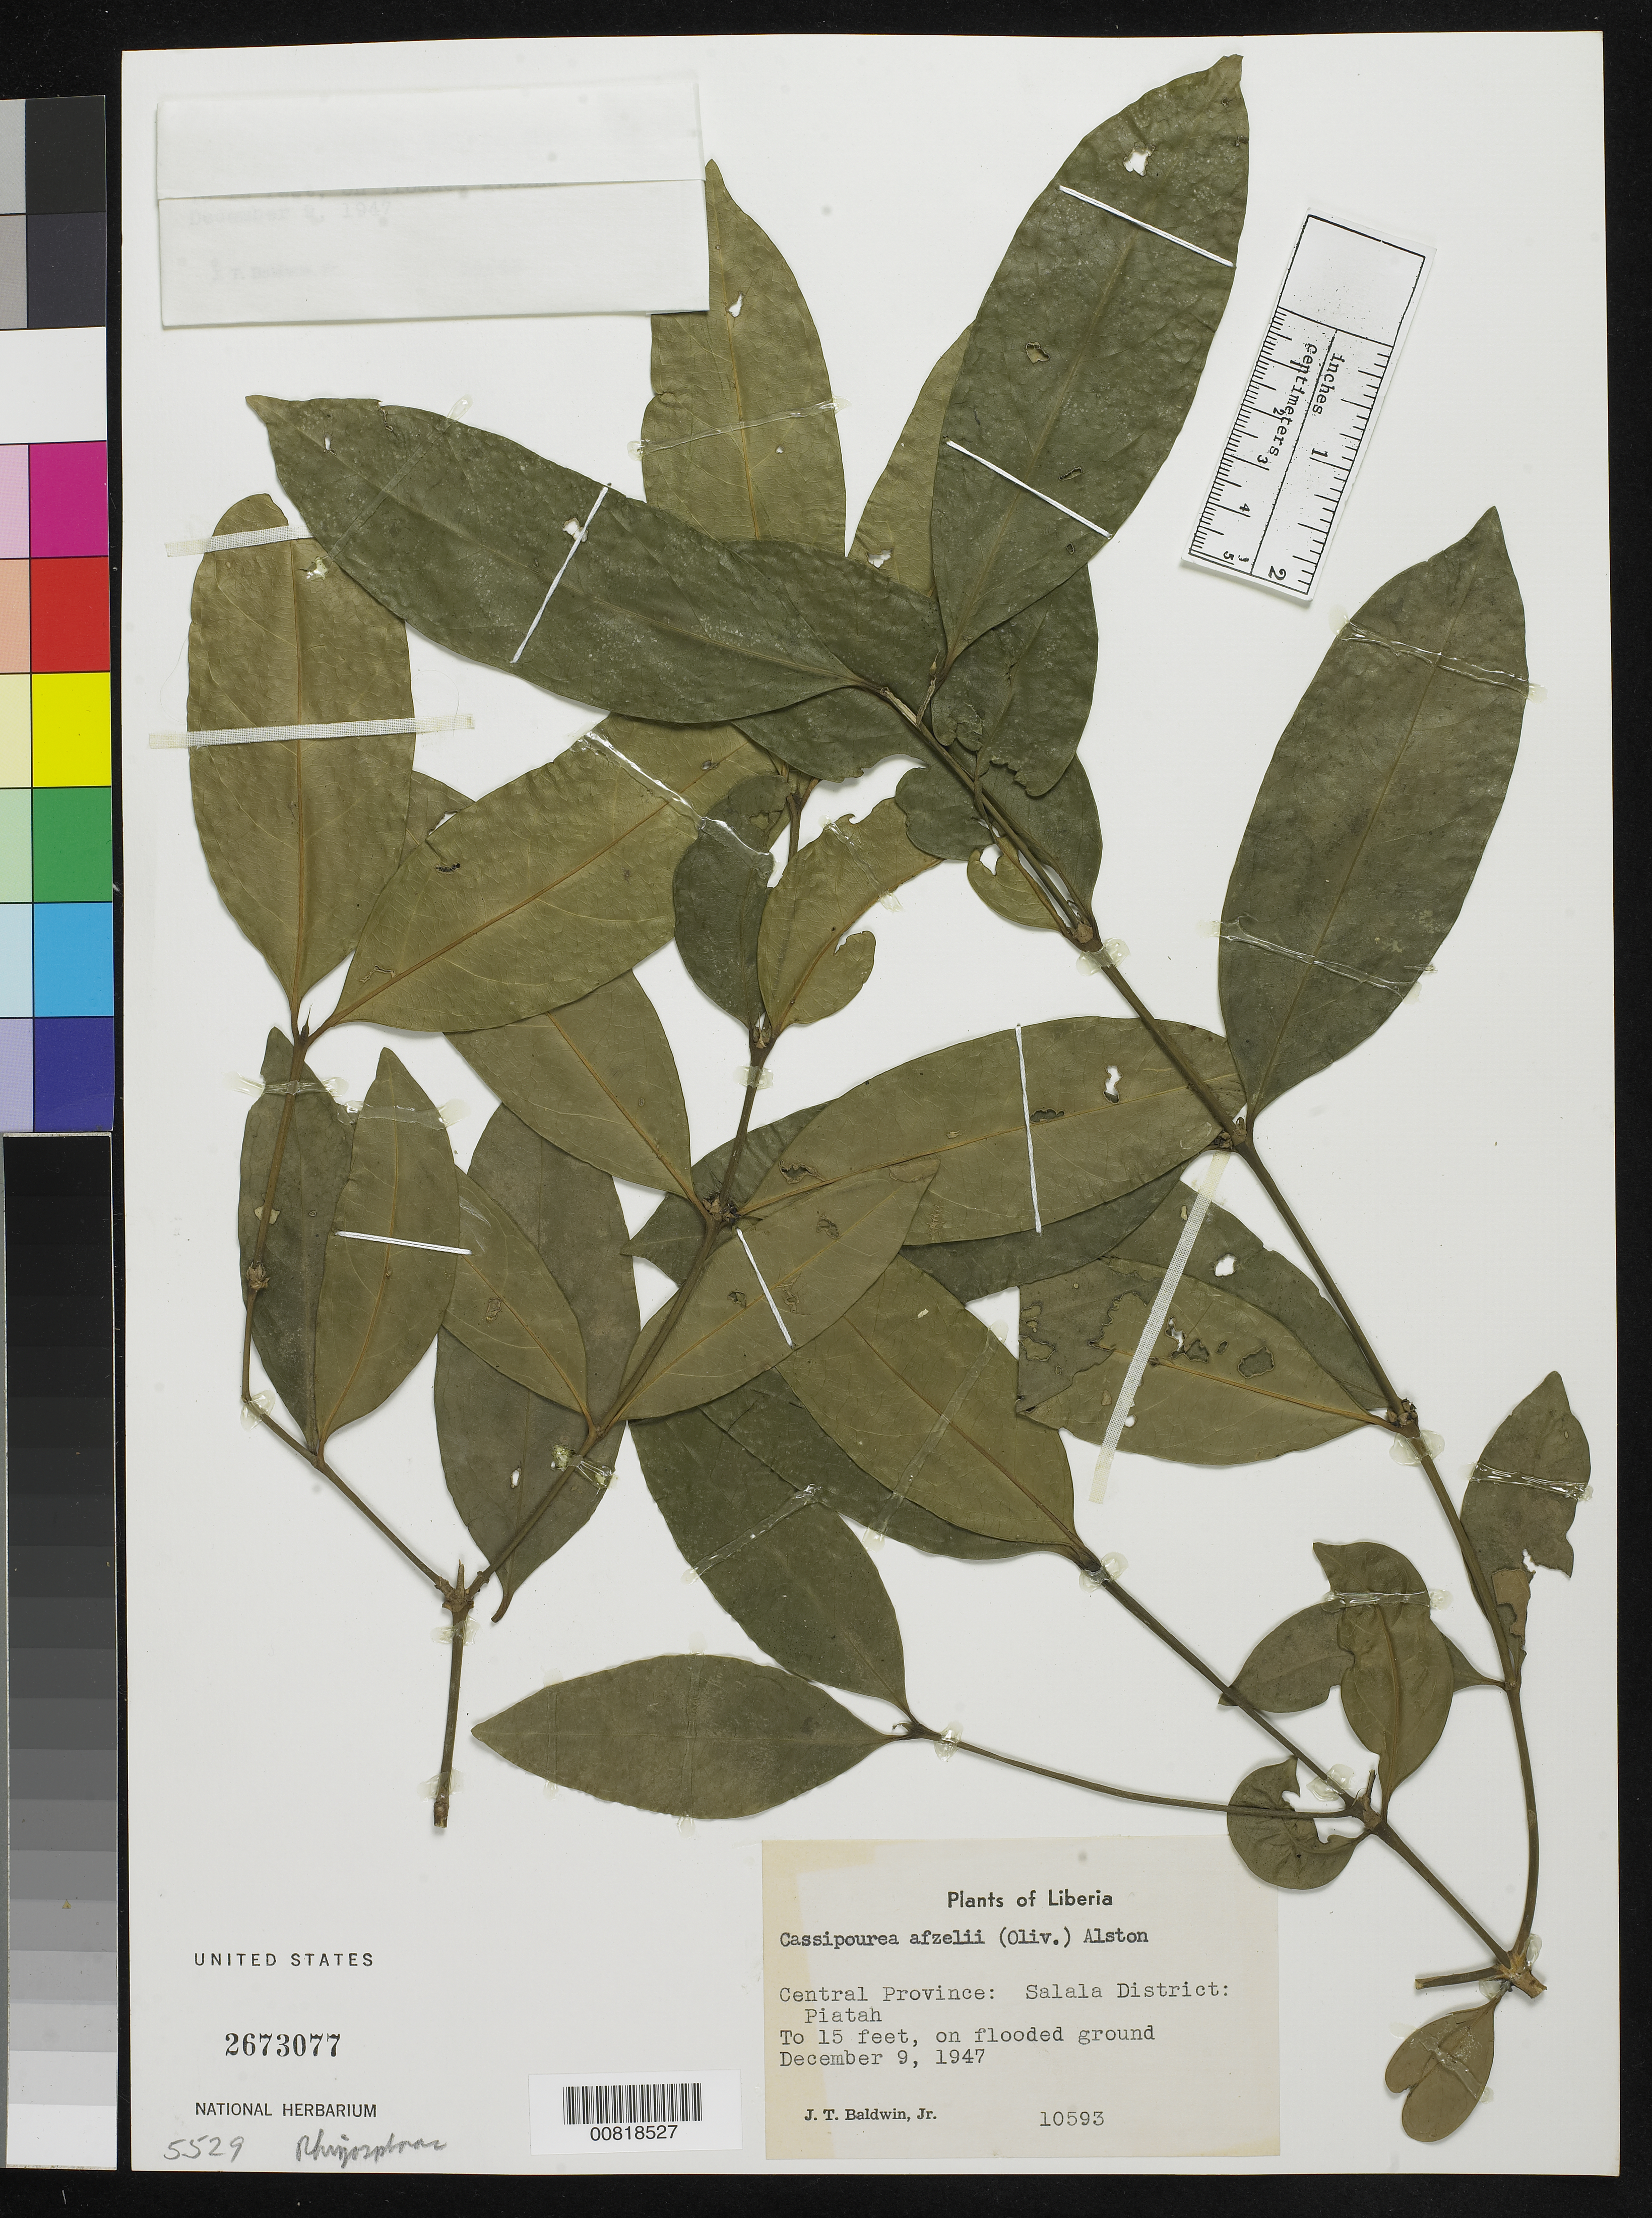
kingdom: Plantae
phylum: Tracheophyta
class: Magnoliopsida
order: Malpighiales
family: Rhizophoraceae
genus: Cassipourea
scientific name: Cassipourea afzelii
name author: (Oliv.) Alston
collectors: J. T. Baldwin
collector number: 10593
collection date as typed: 9 Dec 1947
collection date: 1947-12-09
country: Liberia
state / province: Bong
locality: Central Province: Salala District, Piatah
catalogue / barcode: US 2673077